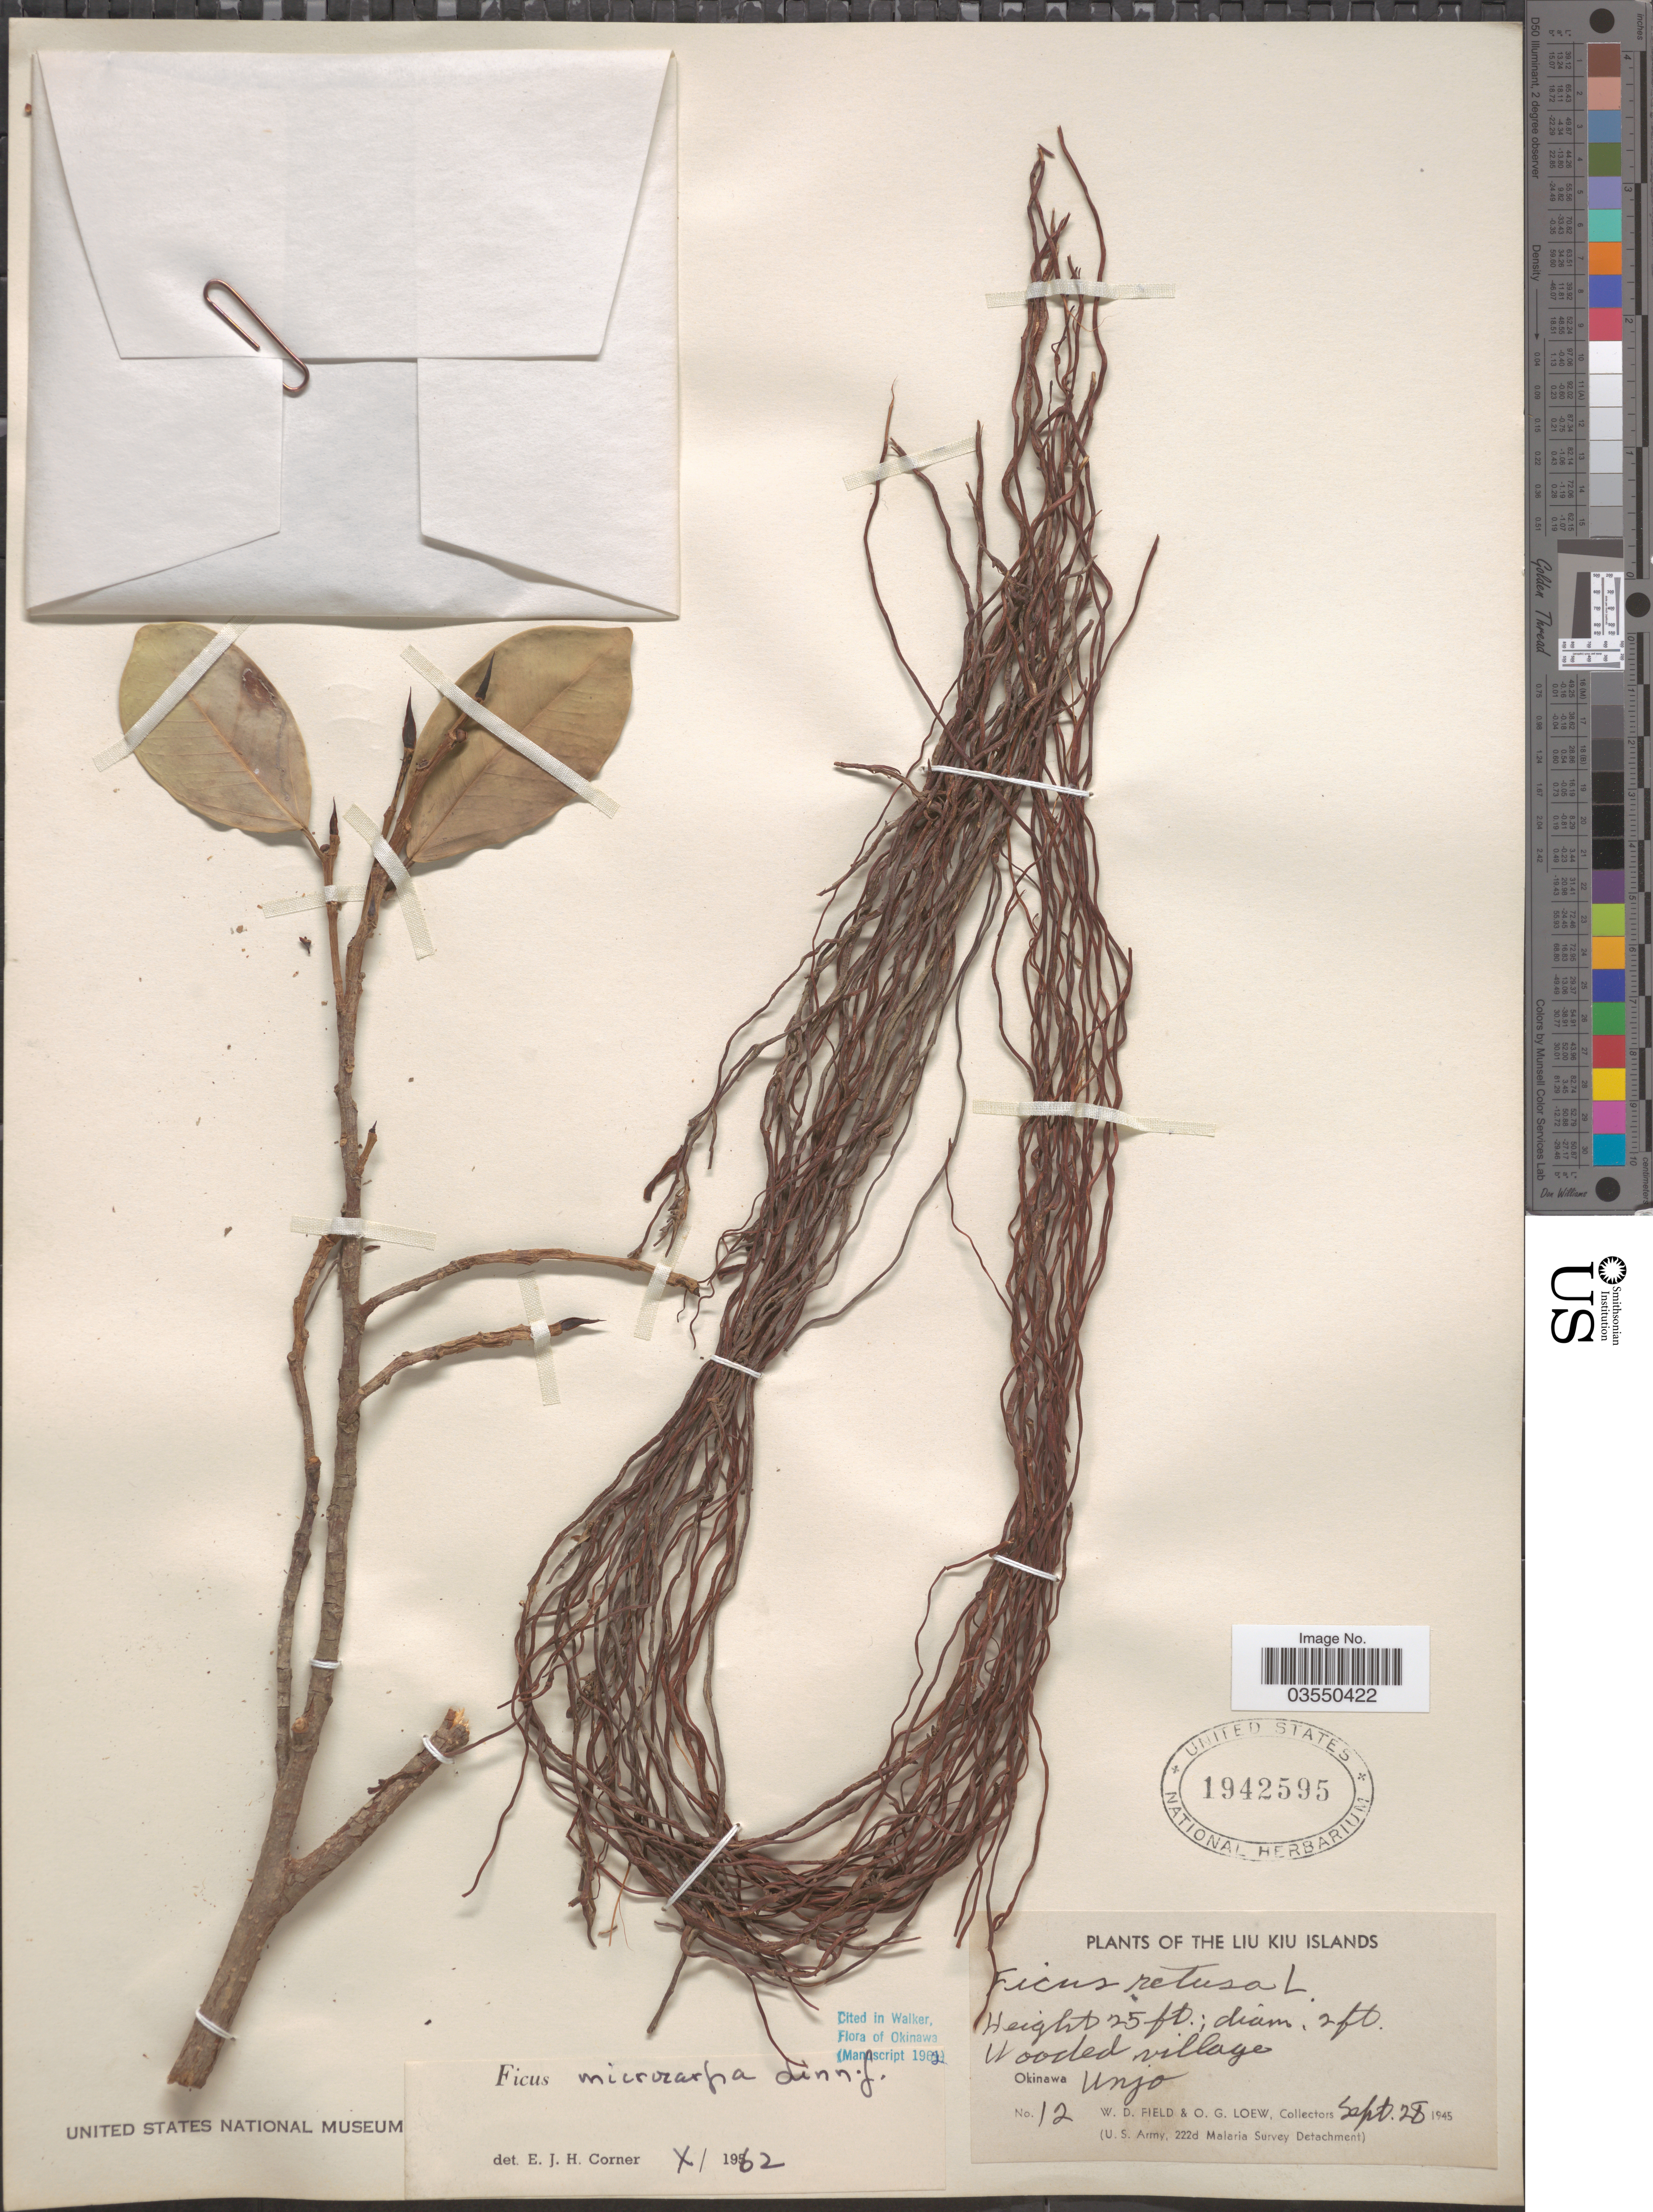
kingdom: Plantae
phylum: Tracheophyta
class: Magnoliopsida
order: Rosales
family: Moraceae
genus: Ficus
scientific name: Ficus microcarpa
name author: L. f.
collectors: W. D. Field & O. G. Loew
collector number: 12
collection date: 1945-09-28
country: Japan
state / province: Okinawa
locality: The Liu Kiu Islands. Wooded village. Okinawa Unjo.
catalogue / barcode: US 1942595